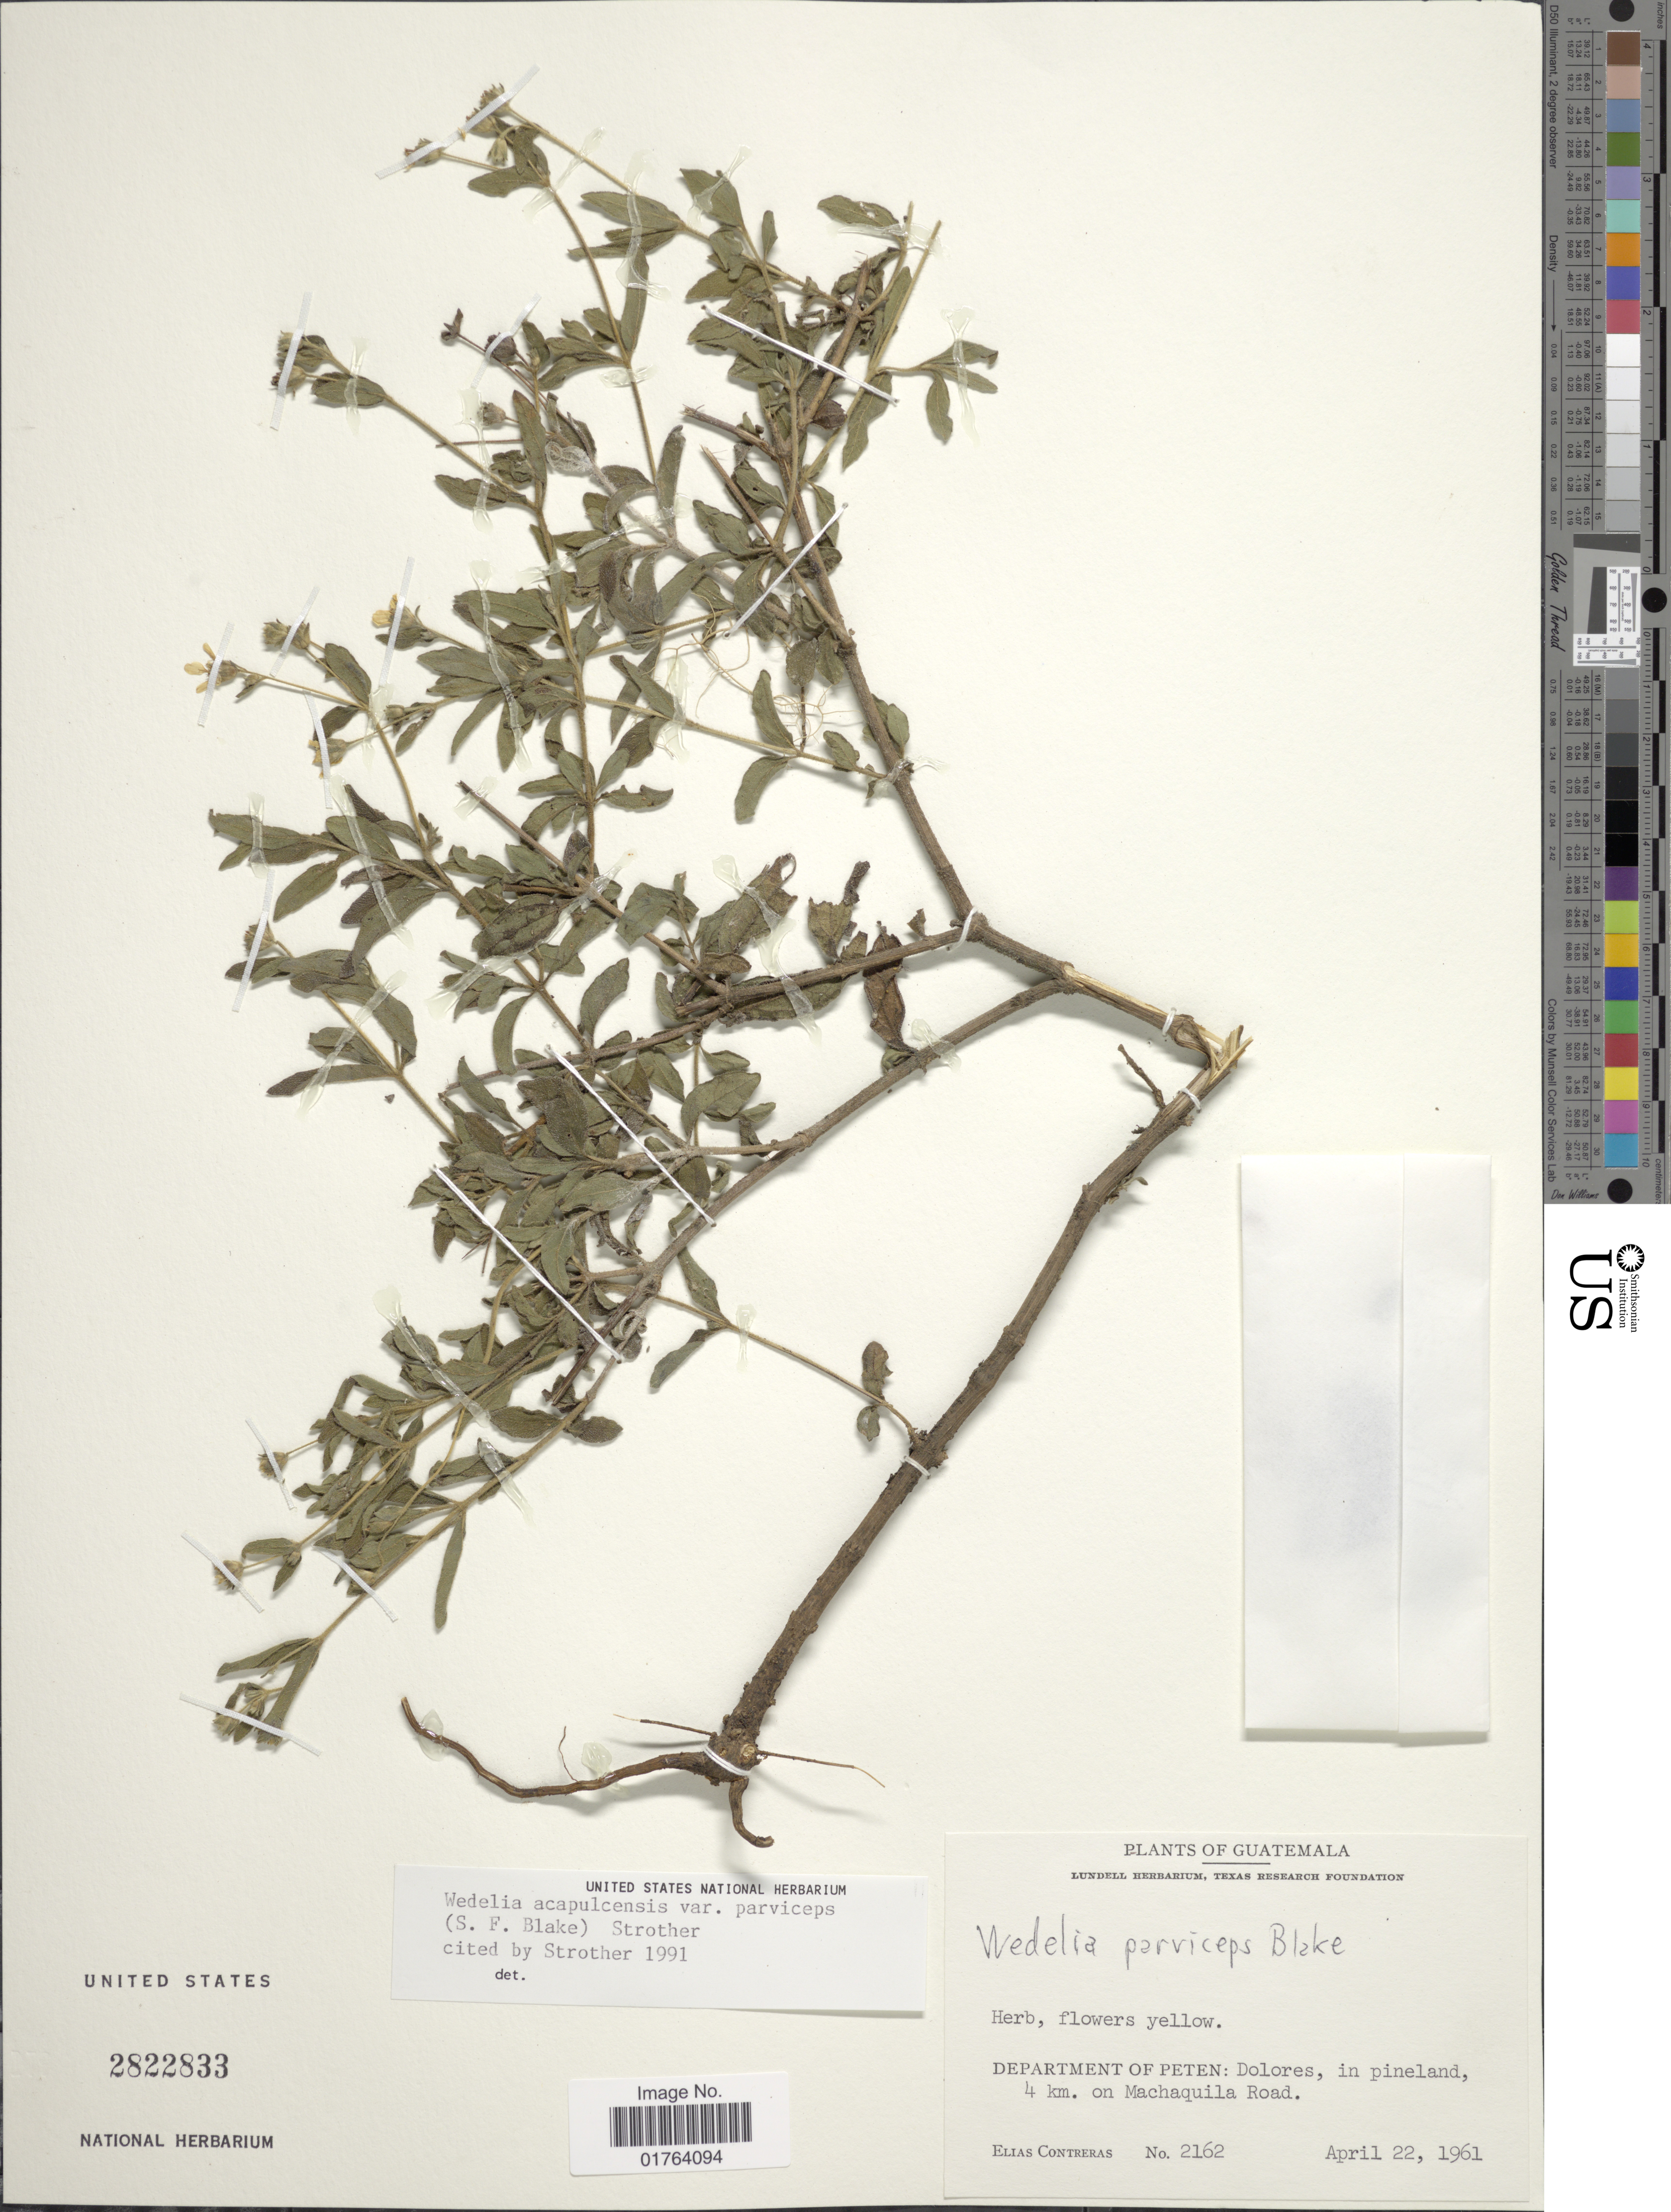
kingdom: Plantae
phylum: Tracheophyta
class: Magnoliopsida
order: Asterales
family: Asteraceae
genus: Wedelia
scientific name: Wedelia acapulcensis var. parviceps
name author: (S.F. Blake) Strother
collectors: E. Contreras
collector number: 2162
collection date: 1961-04-22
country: Guatemala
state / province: El Petén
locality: Dolores, 4 km. om Machaquila Road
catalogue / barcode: US 2822833